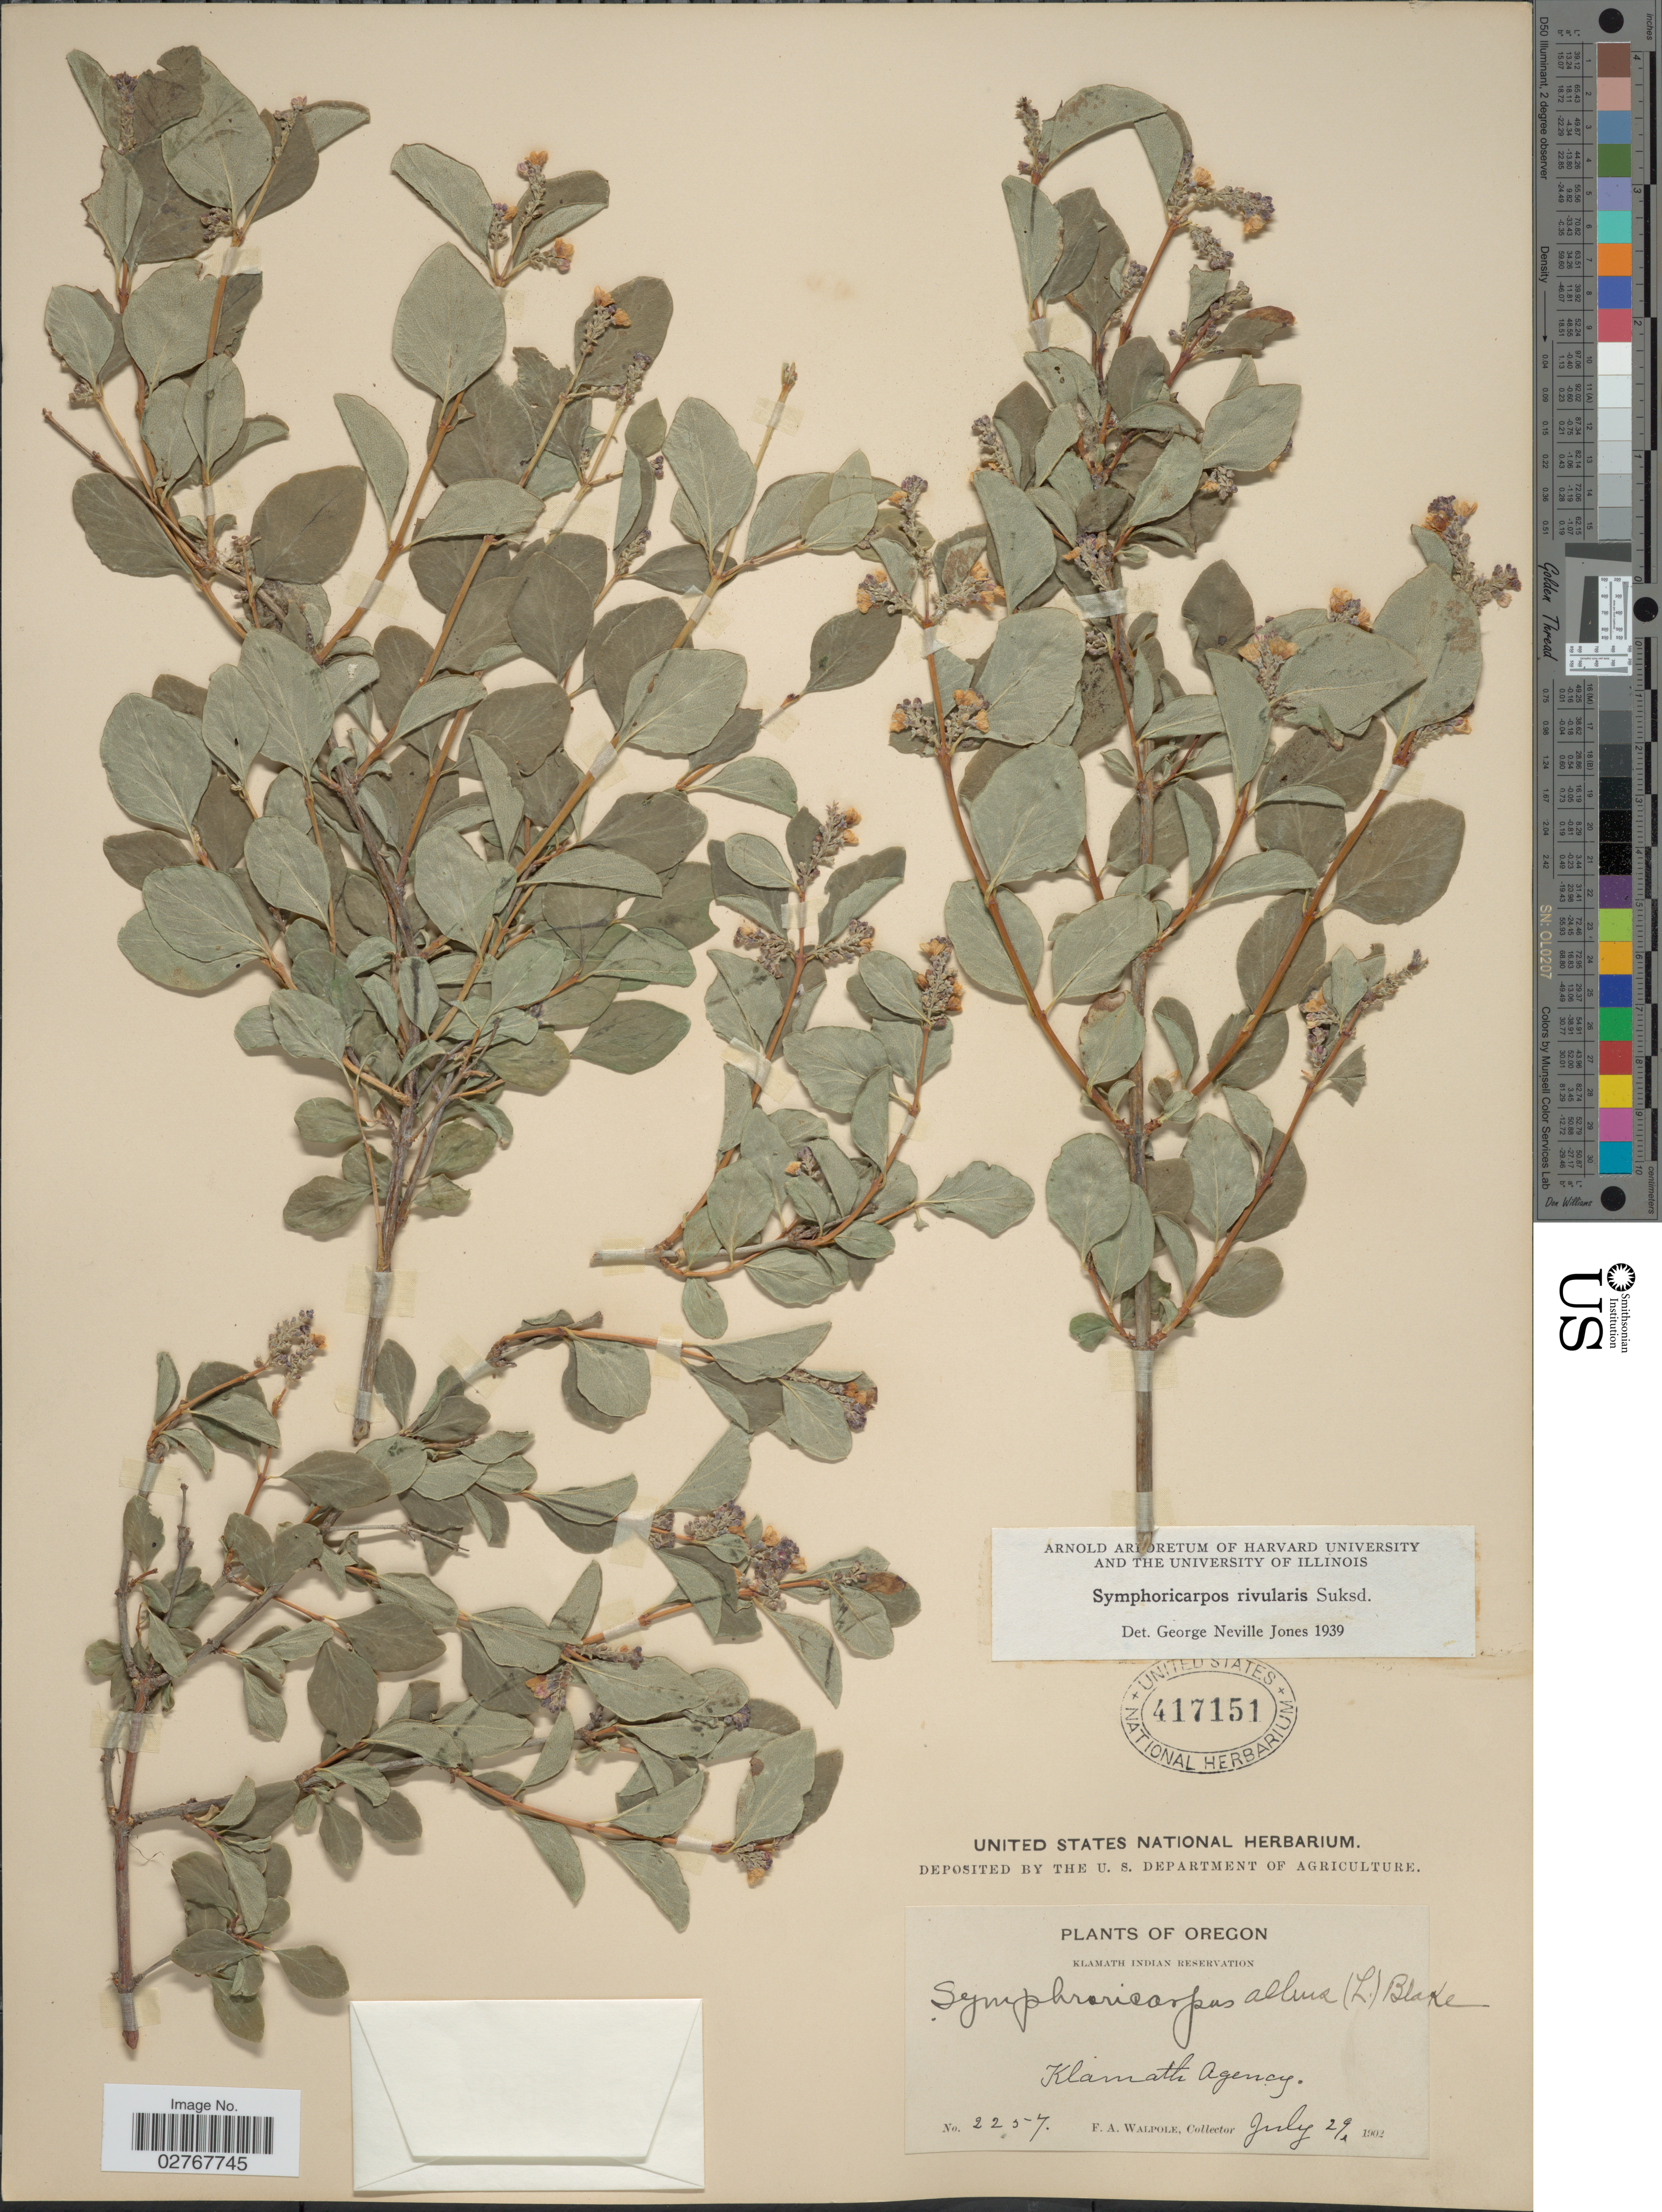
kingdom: Plantae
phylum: Tracheophyta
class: Magnoliopsida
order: Dipsacales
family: Caprifoliaceae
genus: Symphoricarpos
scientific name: Symphoricarpos rivularis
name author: Suksd.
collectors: F. Walpole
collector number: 2257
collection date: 1902-07-29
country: United States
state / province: Oregon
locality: Klamath Indian Reservation. Klamath Agency.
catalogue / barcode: US 417151